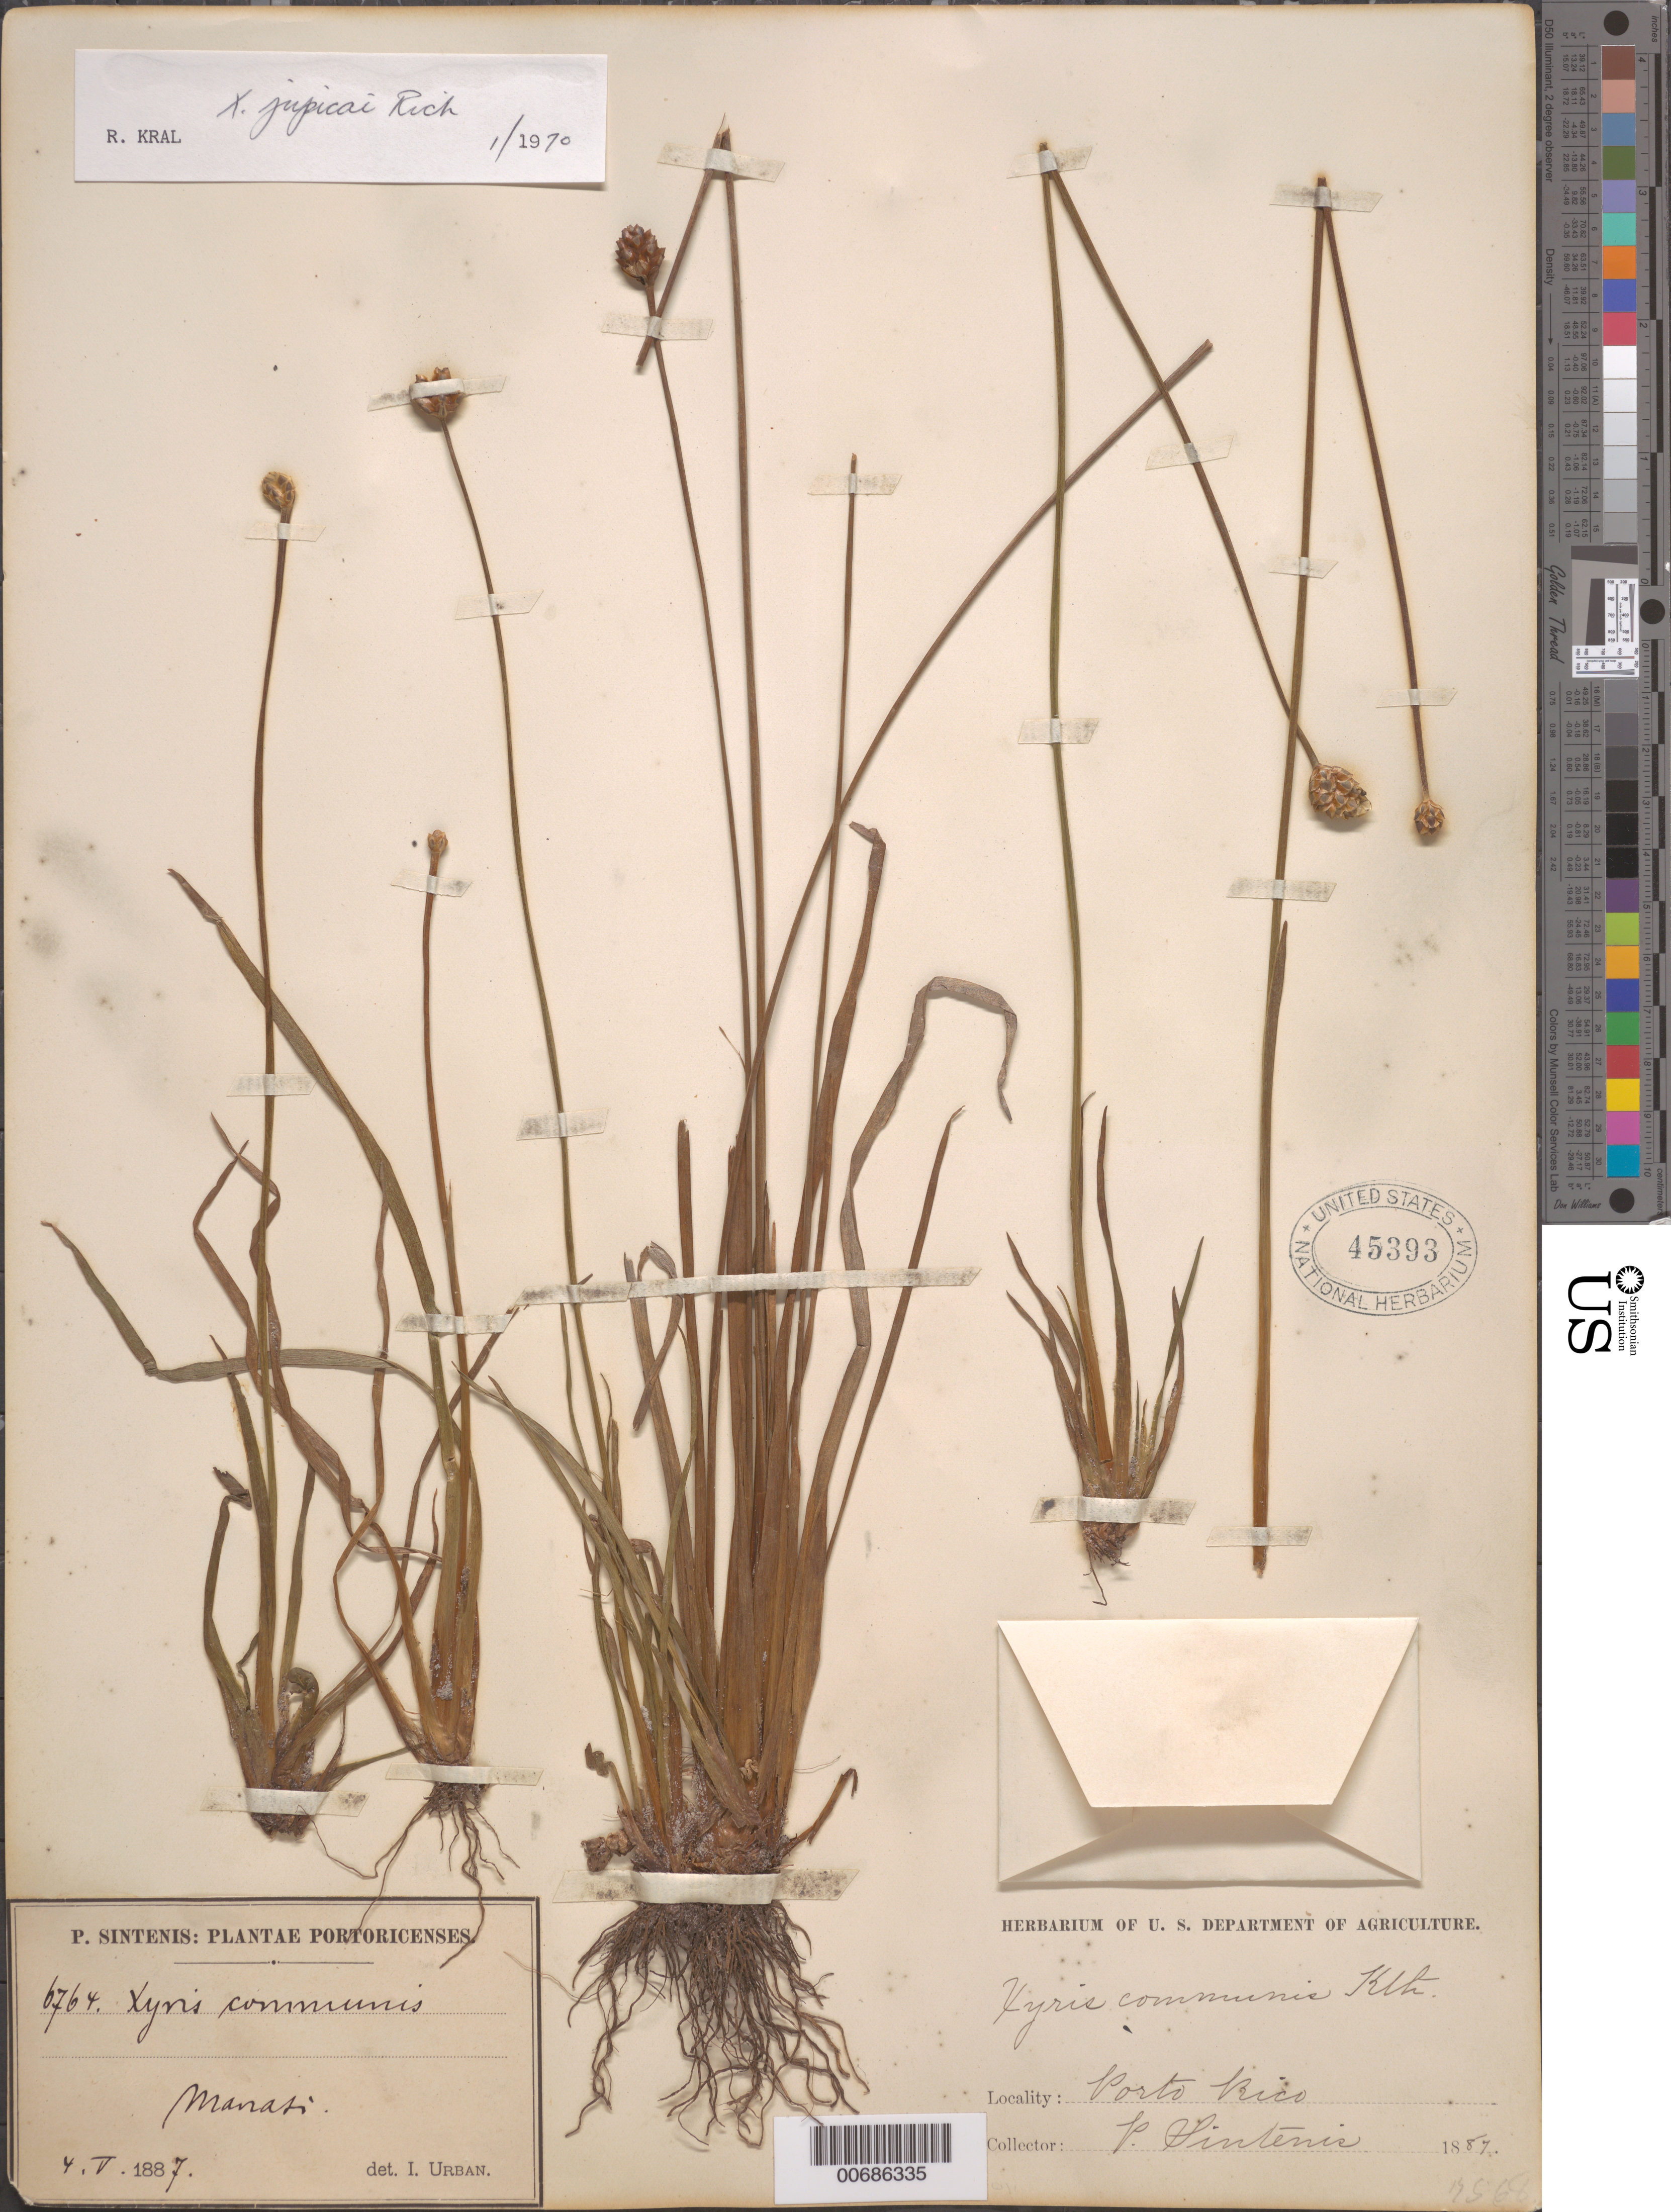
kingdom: Plantae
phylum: Tracheophyta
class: Liliopsida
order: Poales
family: Xyridaceae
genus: Xyris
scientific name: Xyris jupicai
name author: Rich.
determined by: Kral, Robert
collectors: P. Sintenis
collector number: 6764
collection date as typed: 04 May 1887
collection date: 1887-05-04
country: Puerto Rico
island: Greater Antilles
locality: Manati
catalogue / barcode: US 45393